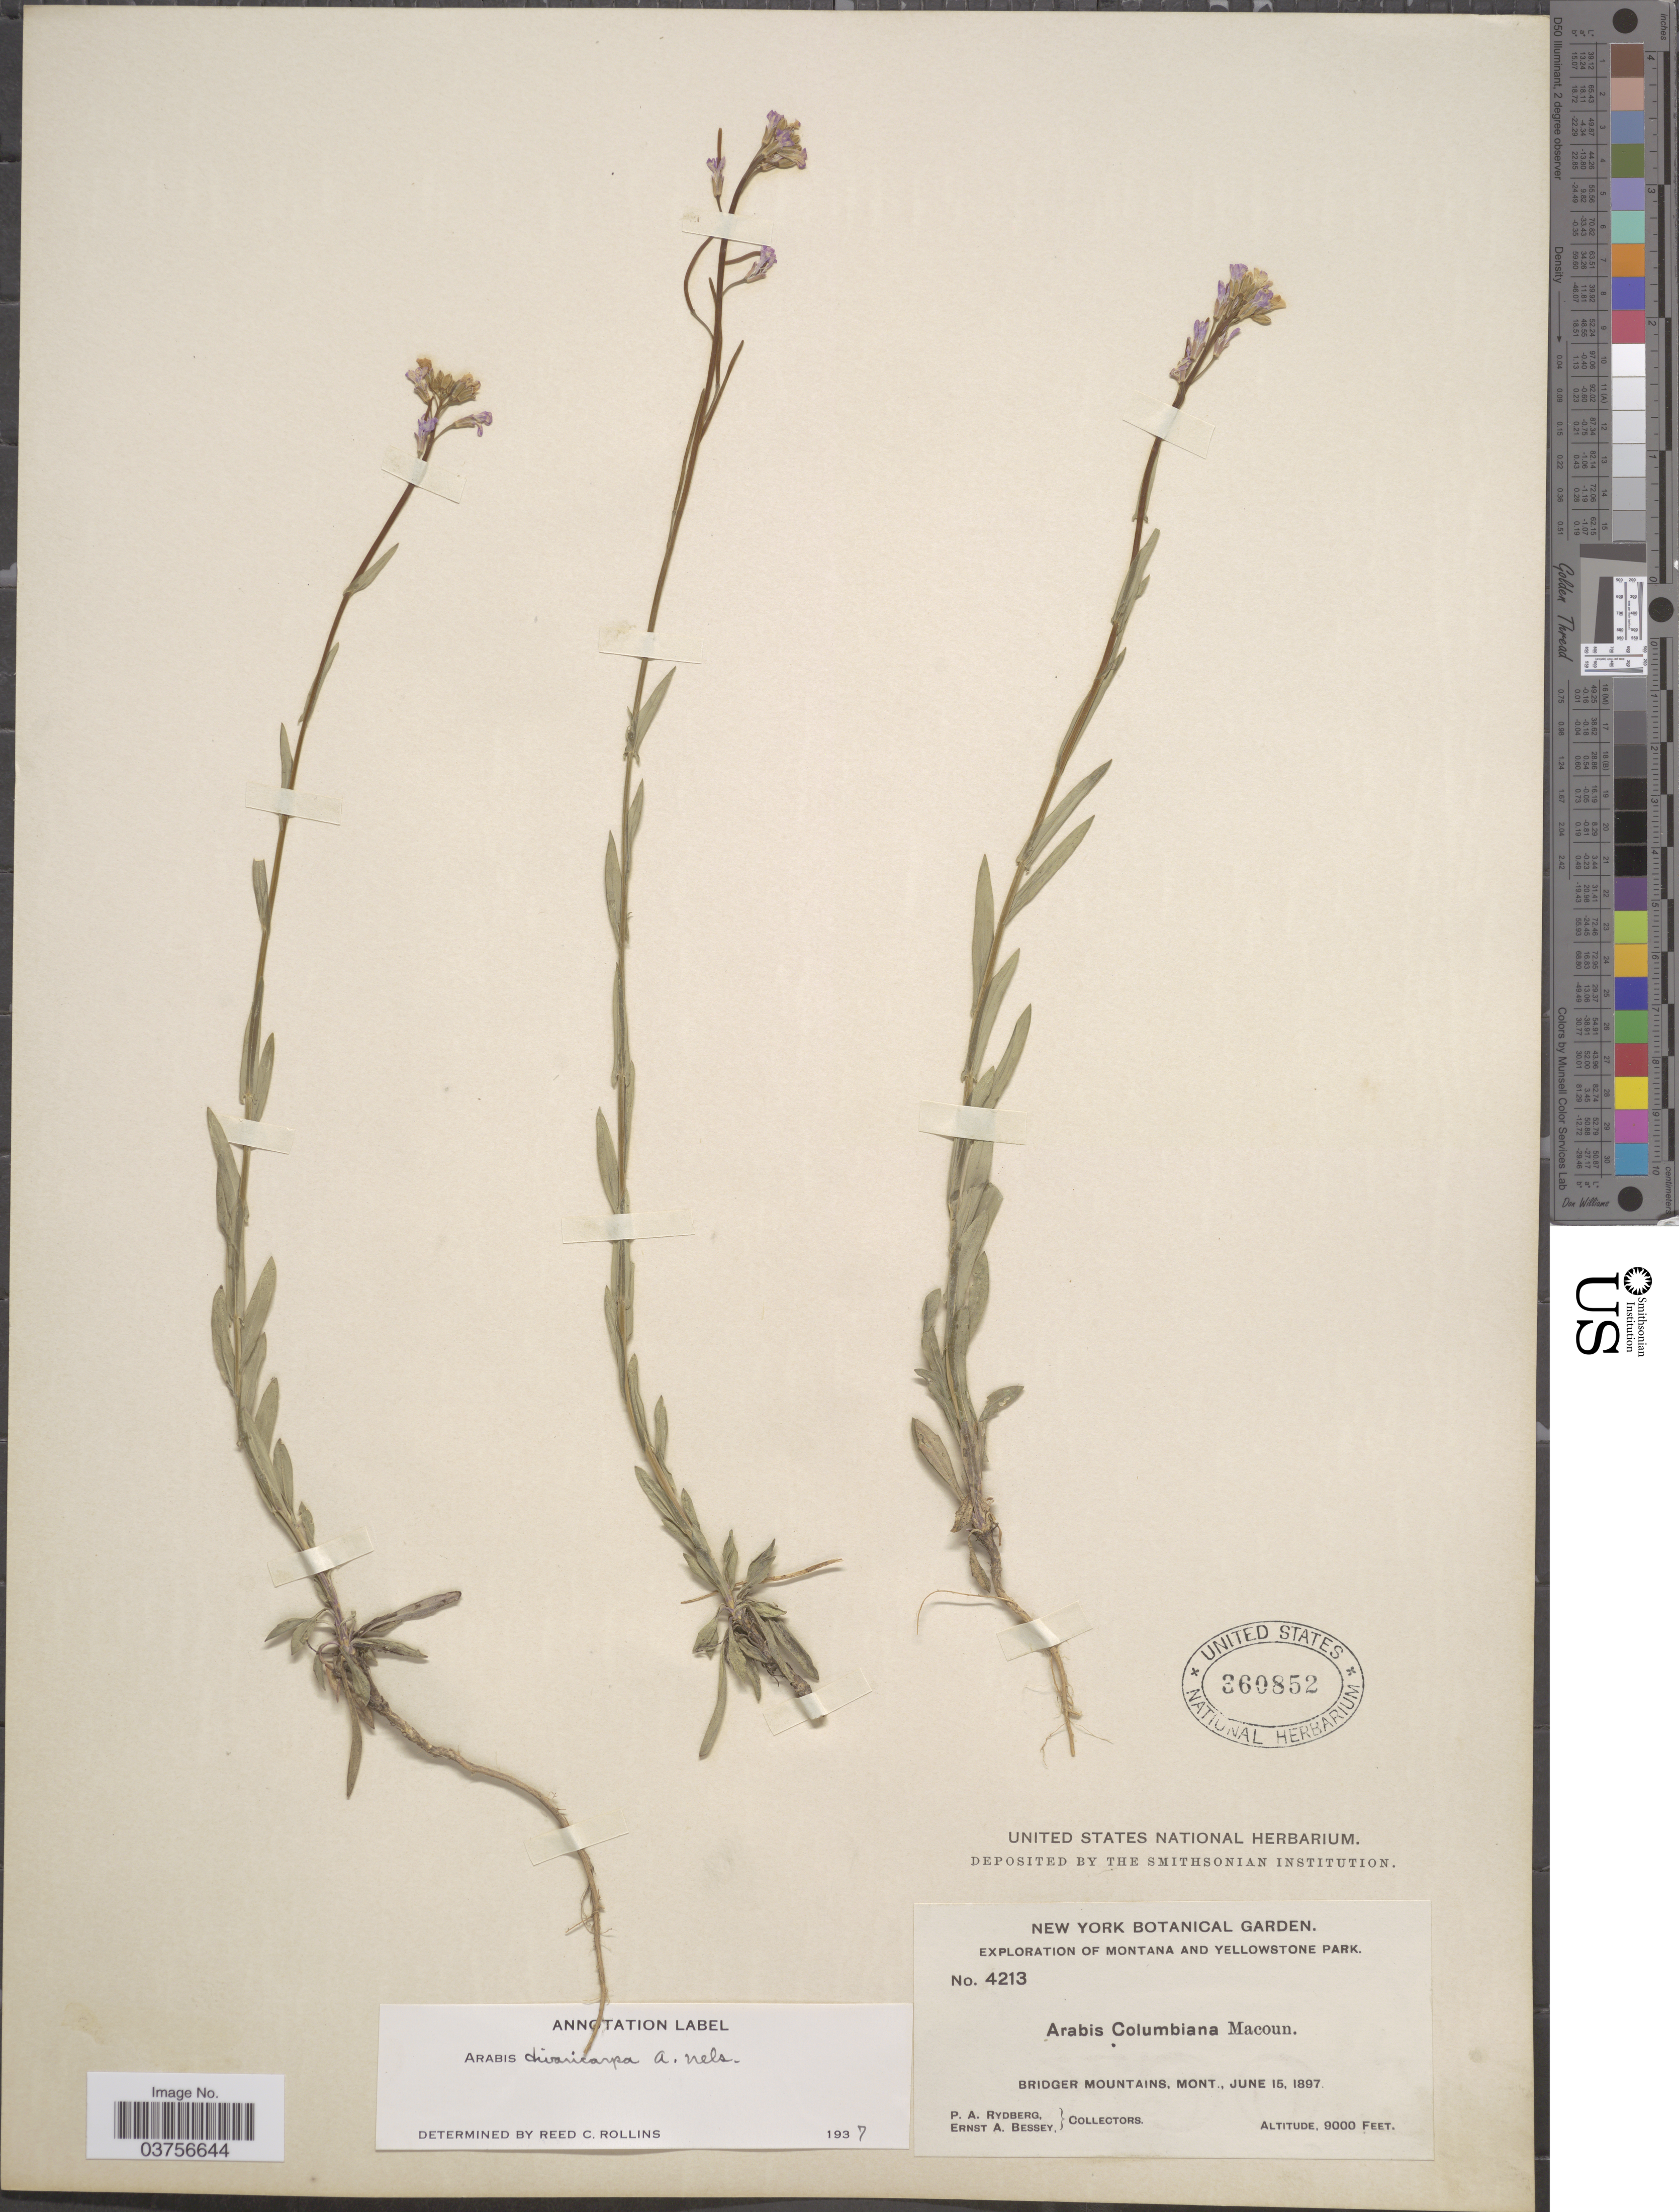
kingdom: Plantae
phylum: Tracheophyta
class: Magnoliopsida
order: Brassicales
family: Brassicaceae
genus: Arabis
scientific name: Arabis divaricarpa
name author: A. Nelson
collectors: P. A. Rydberg & E. A. Bessey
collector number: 4213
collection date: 1897-06-15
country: United States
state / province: Montana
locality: Yellowstone Park. Bridger Mountains.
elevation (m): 2743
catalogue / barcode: US 360852